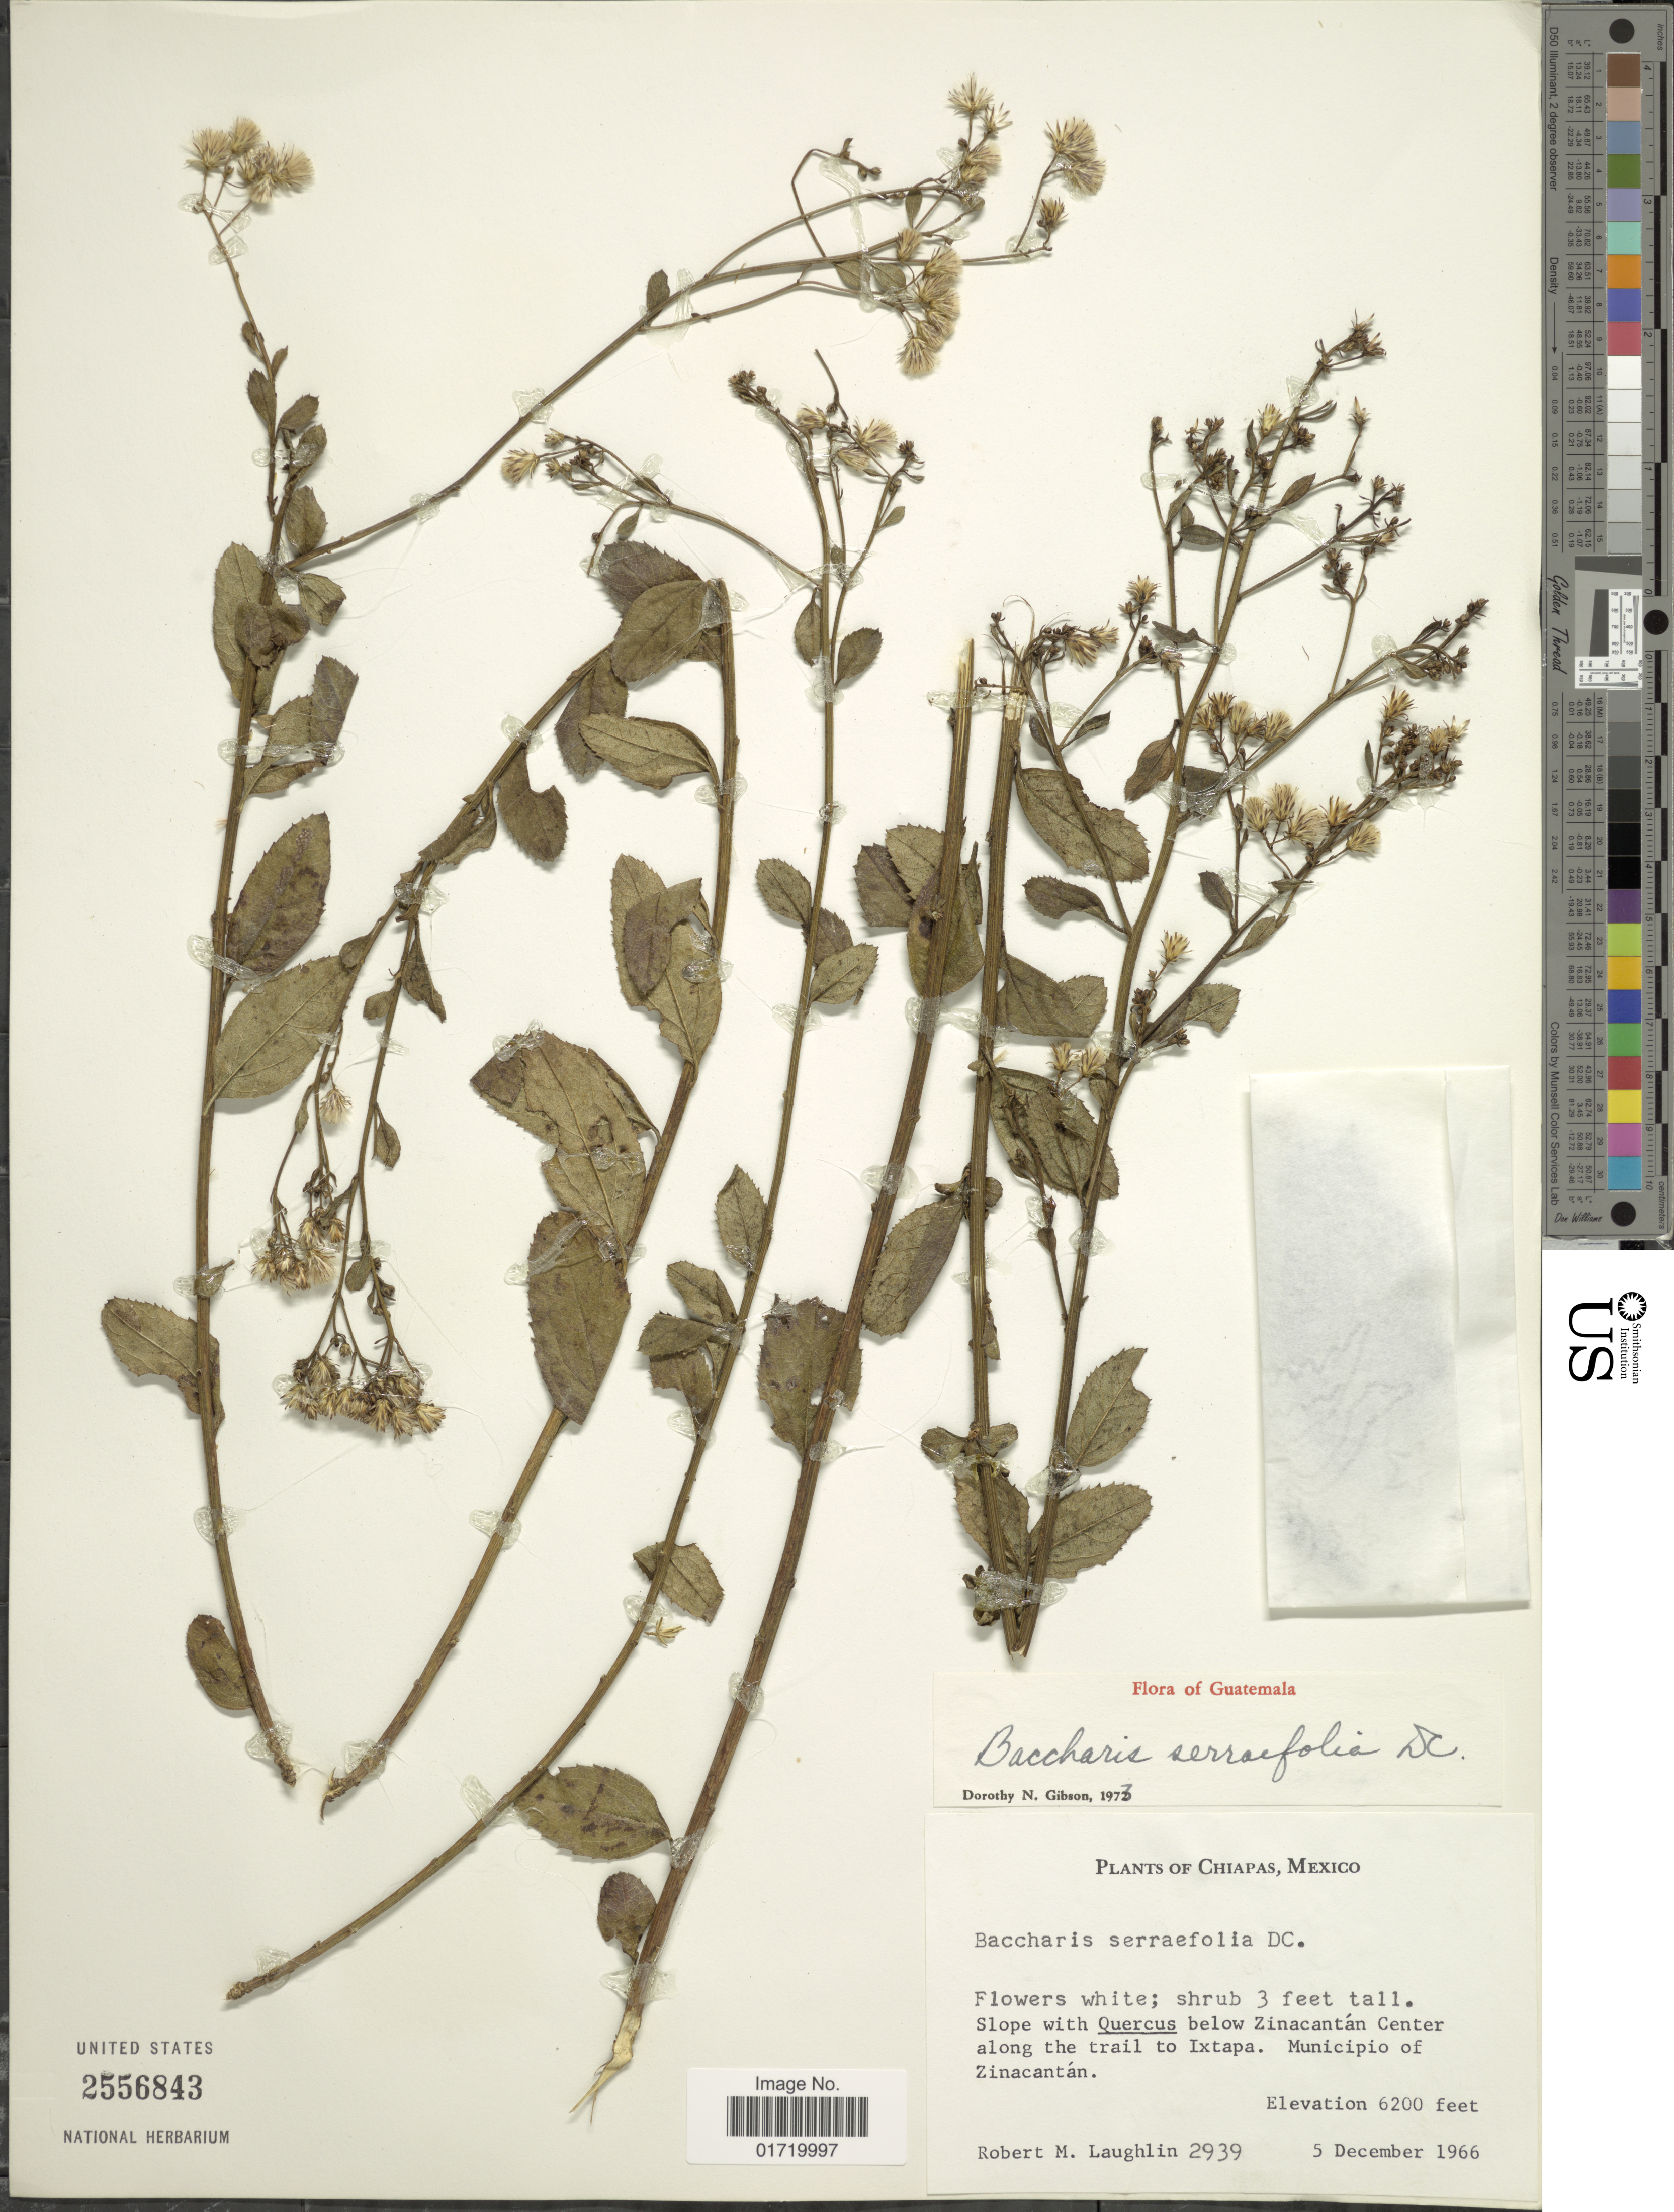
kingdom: Plantae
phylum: Tracheophyta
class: Magnoliopsida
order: Asterales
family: Asteraceae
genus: Baccharis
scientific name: Baccharis serrifolia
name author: DC.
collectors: R. M. Laughlin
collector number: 2939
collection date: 1966-12-05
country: Mexico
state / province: Chiapas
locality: Below Zinacantan Center along the trail to Ixtapa, Municipio Zinacantan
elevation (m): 1890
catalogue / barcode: US 2556843